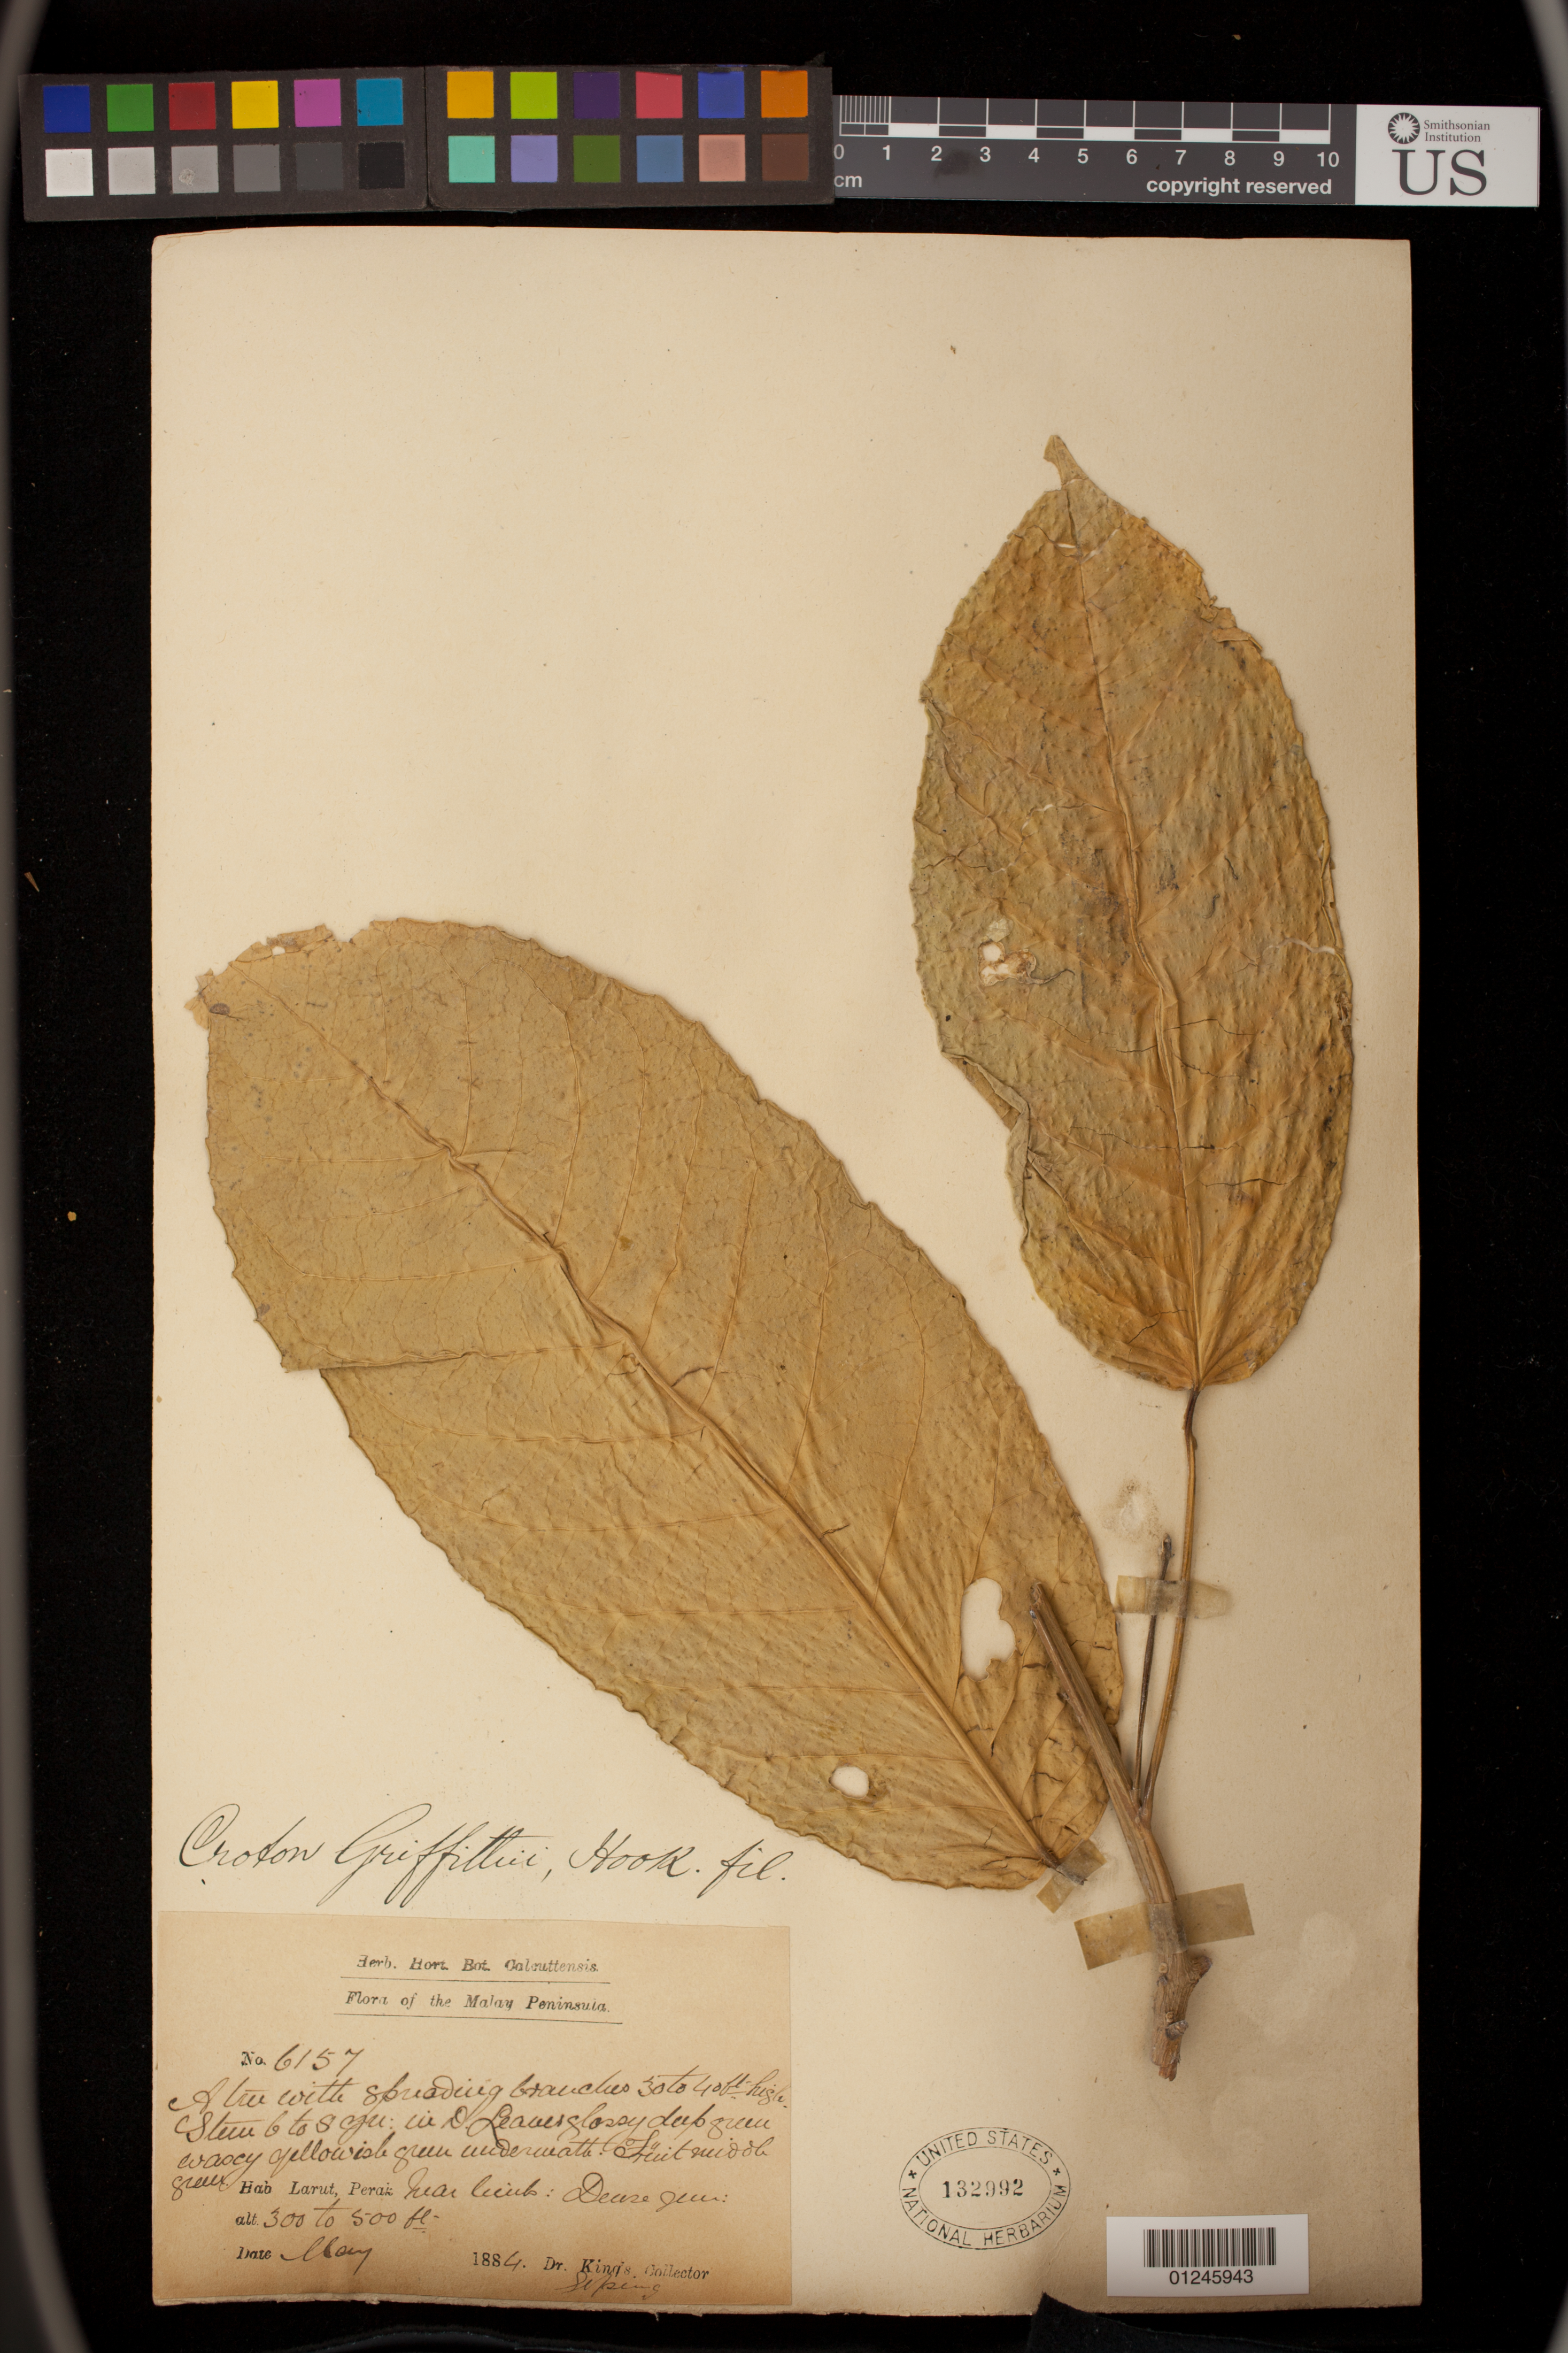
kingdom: Plantae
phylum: Tracheophyta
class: Magnoliopsida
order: Malpighiales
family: Euphorbiaceae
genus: Croton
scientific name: Croton griffithii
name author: Hook. f.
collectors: Dr. King's collector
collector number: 6157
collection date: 1884-05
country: Malaysia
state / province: Perak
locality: Larut near Leiubs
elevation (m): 91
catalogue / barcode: US 132992